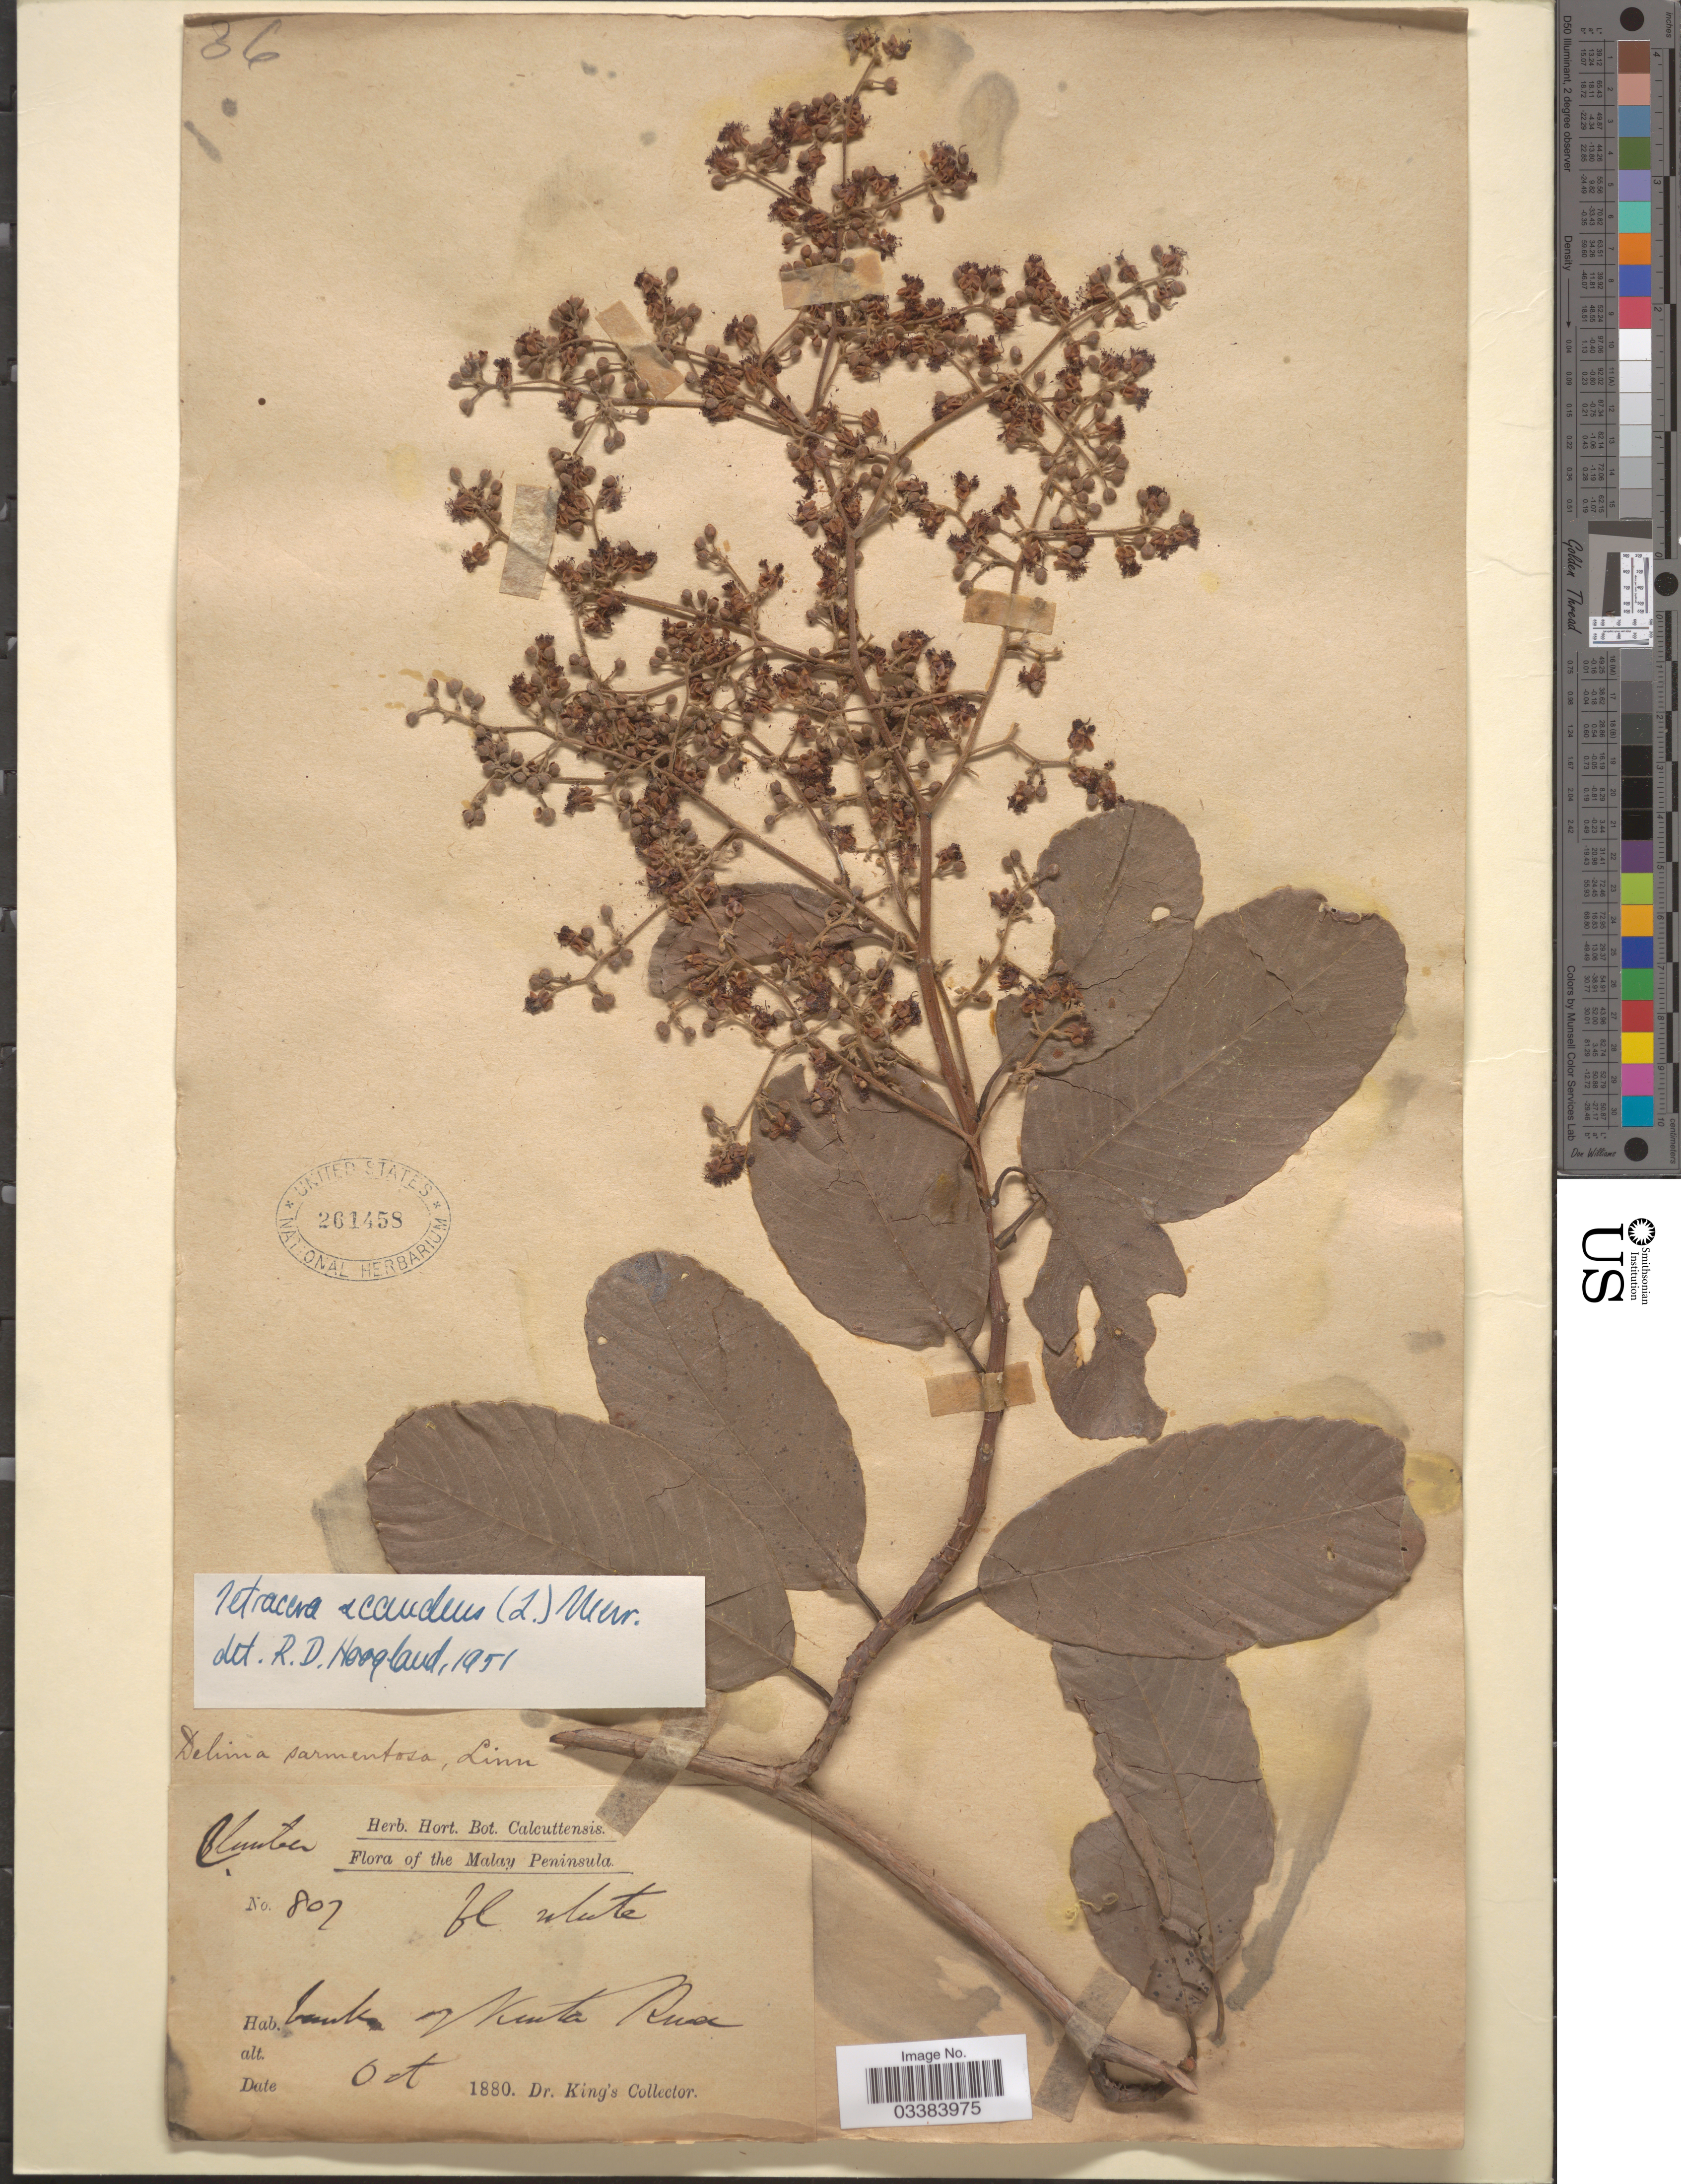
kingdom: Plantae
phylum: Tracheophyta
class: Magnoliopsida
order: Dilleniales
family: Dilleniaceae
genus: Tetracera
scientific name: Tetracera scandens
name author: (L.) Merr.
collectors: Dr. King's collector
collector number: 802*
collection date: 1880-10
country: Malaysia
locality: Malay Peninsula. Bank of Kinta River.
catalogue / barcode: US 261458